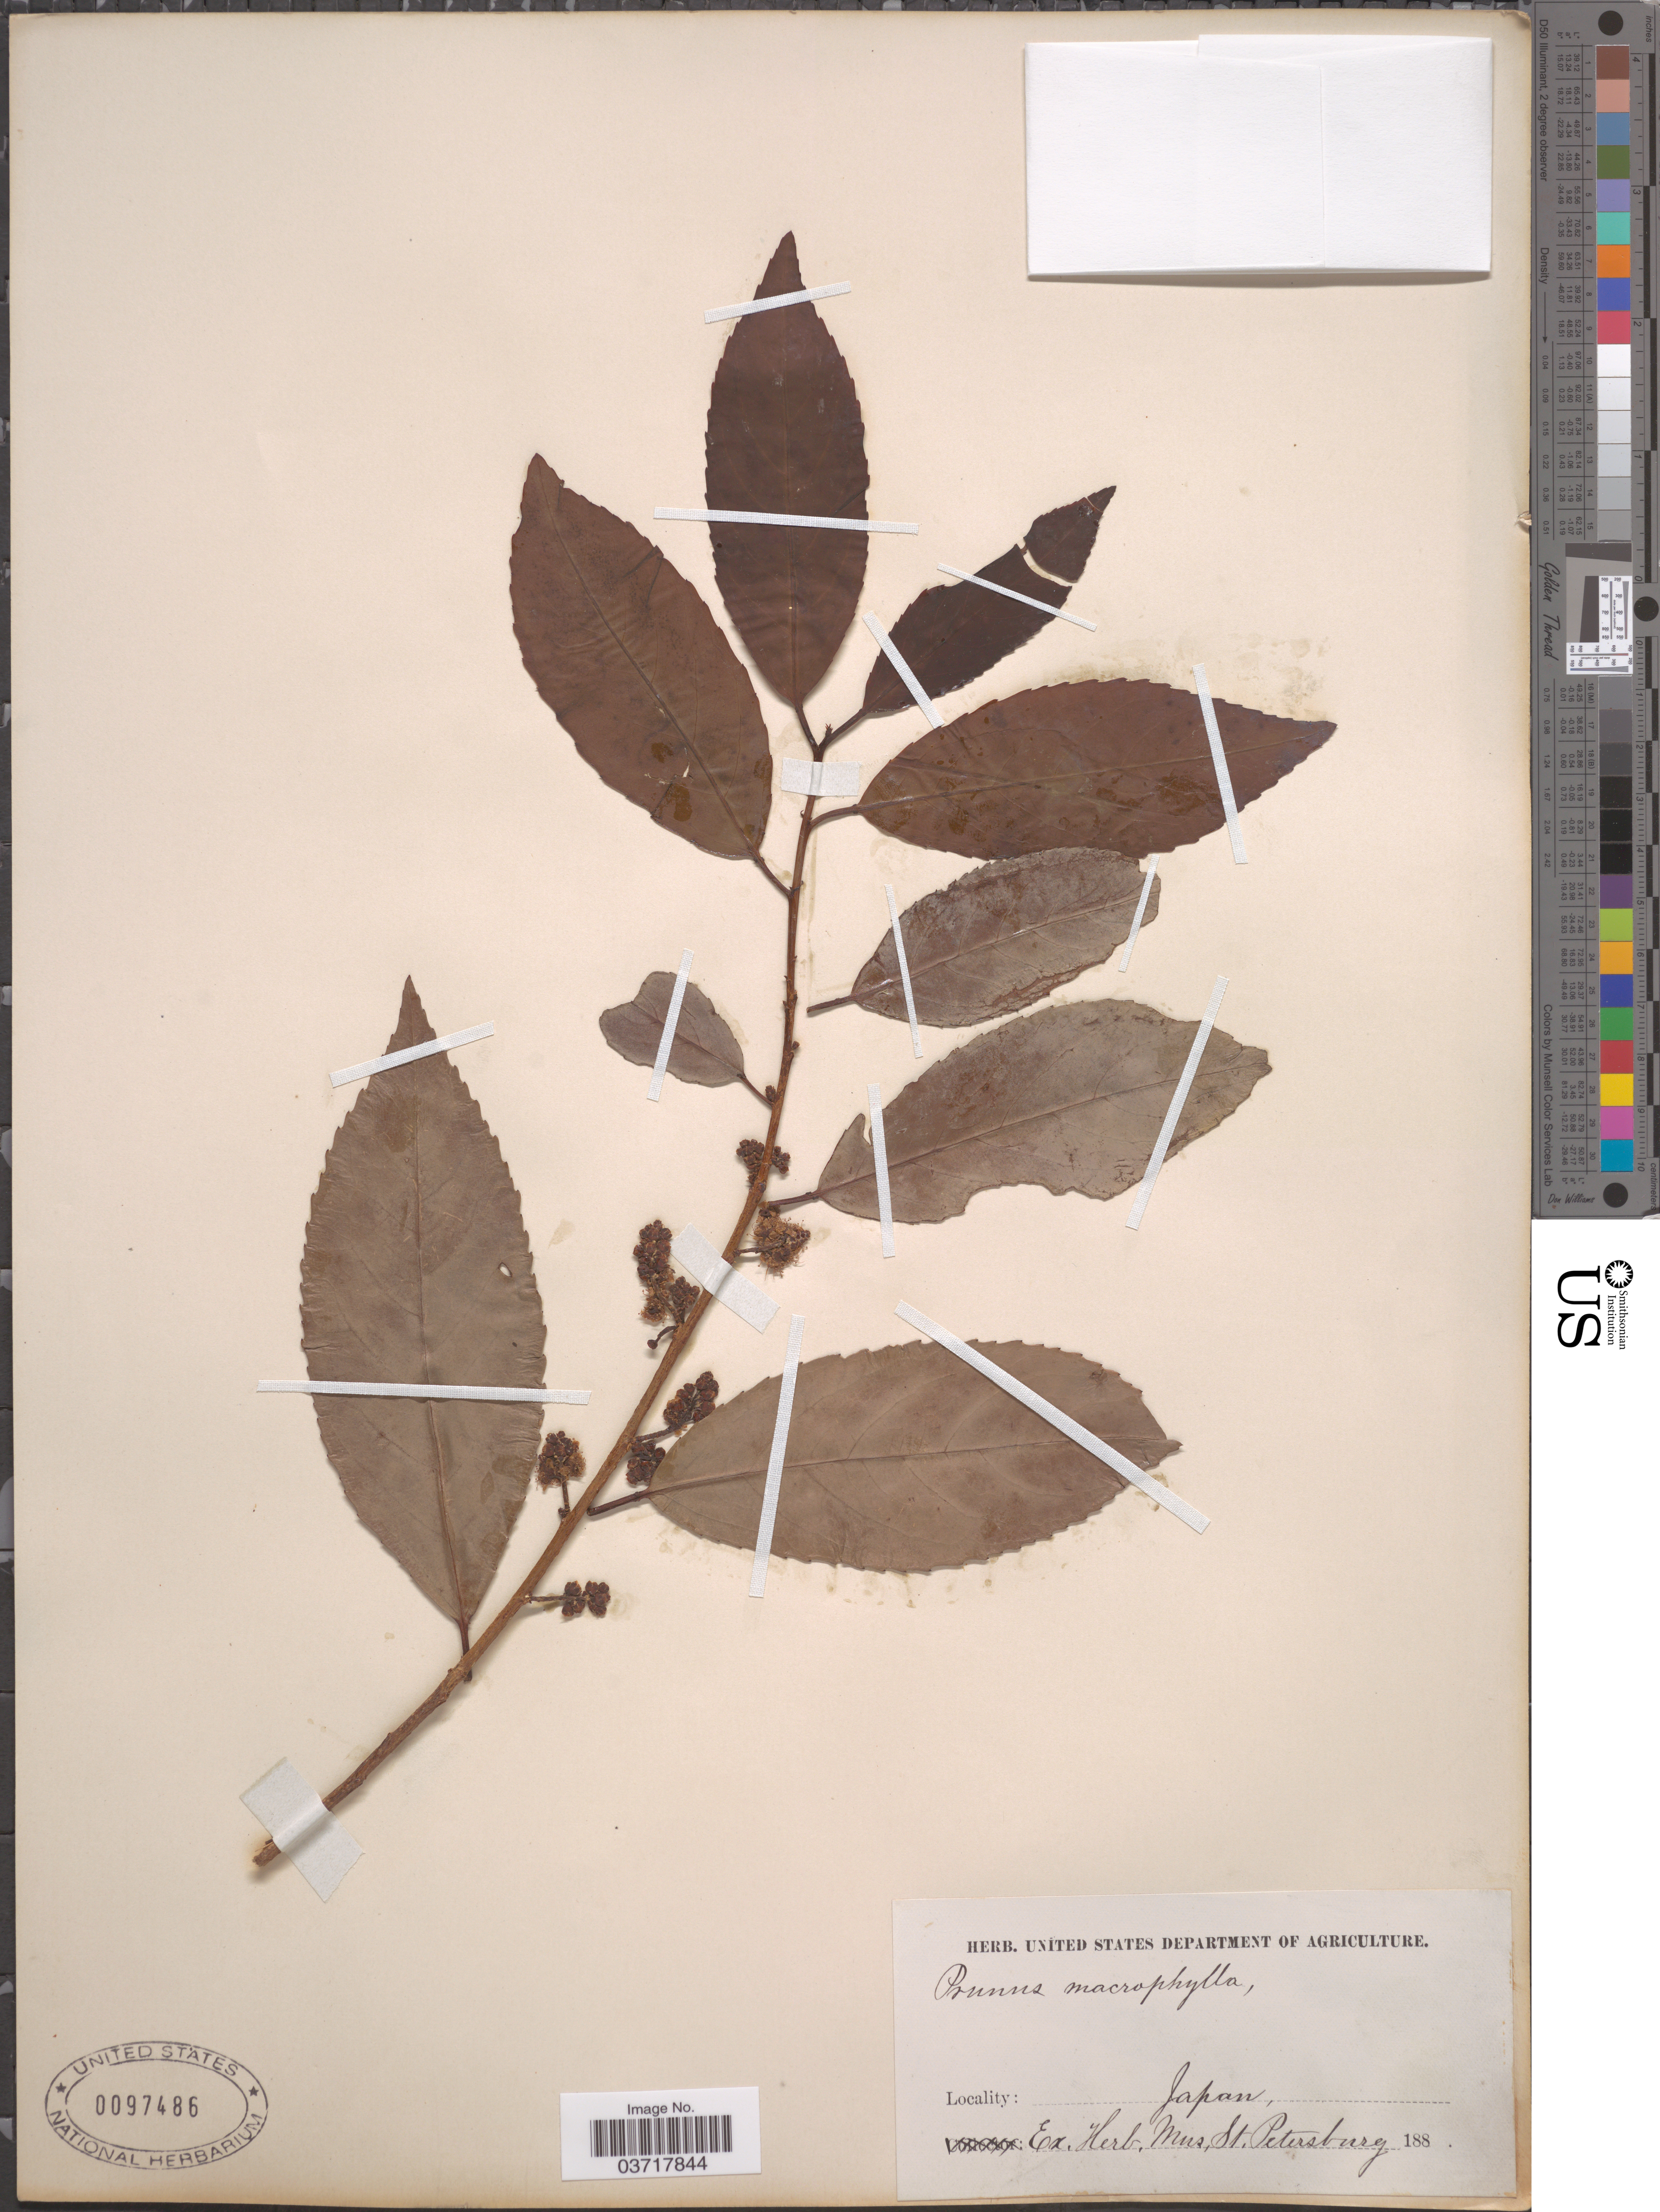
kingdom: Plantae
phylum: Tracheophyta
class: Magnoliopsida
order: Rosales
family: Rosaceae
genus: Prunus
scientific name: Prunus macrophylla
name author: Poir.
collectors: Facchini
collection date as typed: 188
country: Japan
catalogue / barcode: US 97486